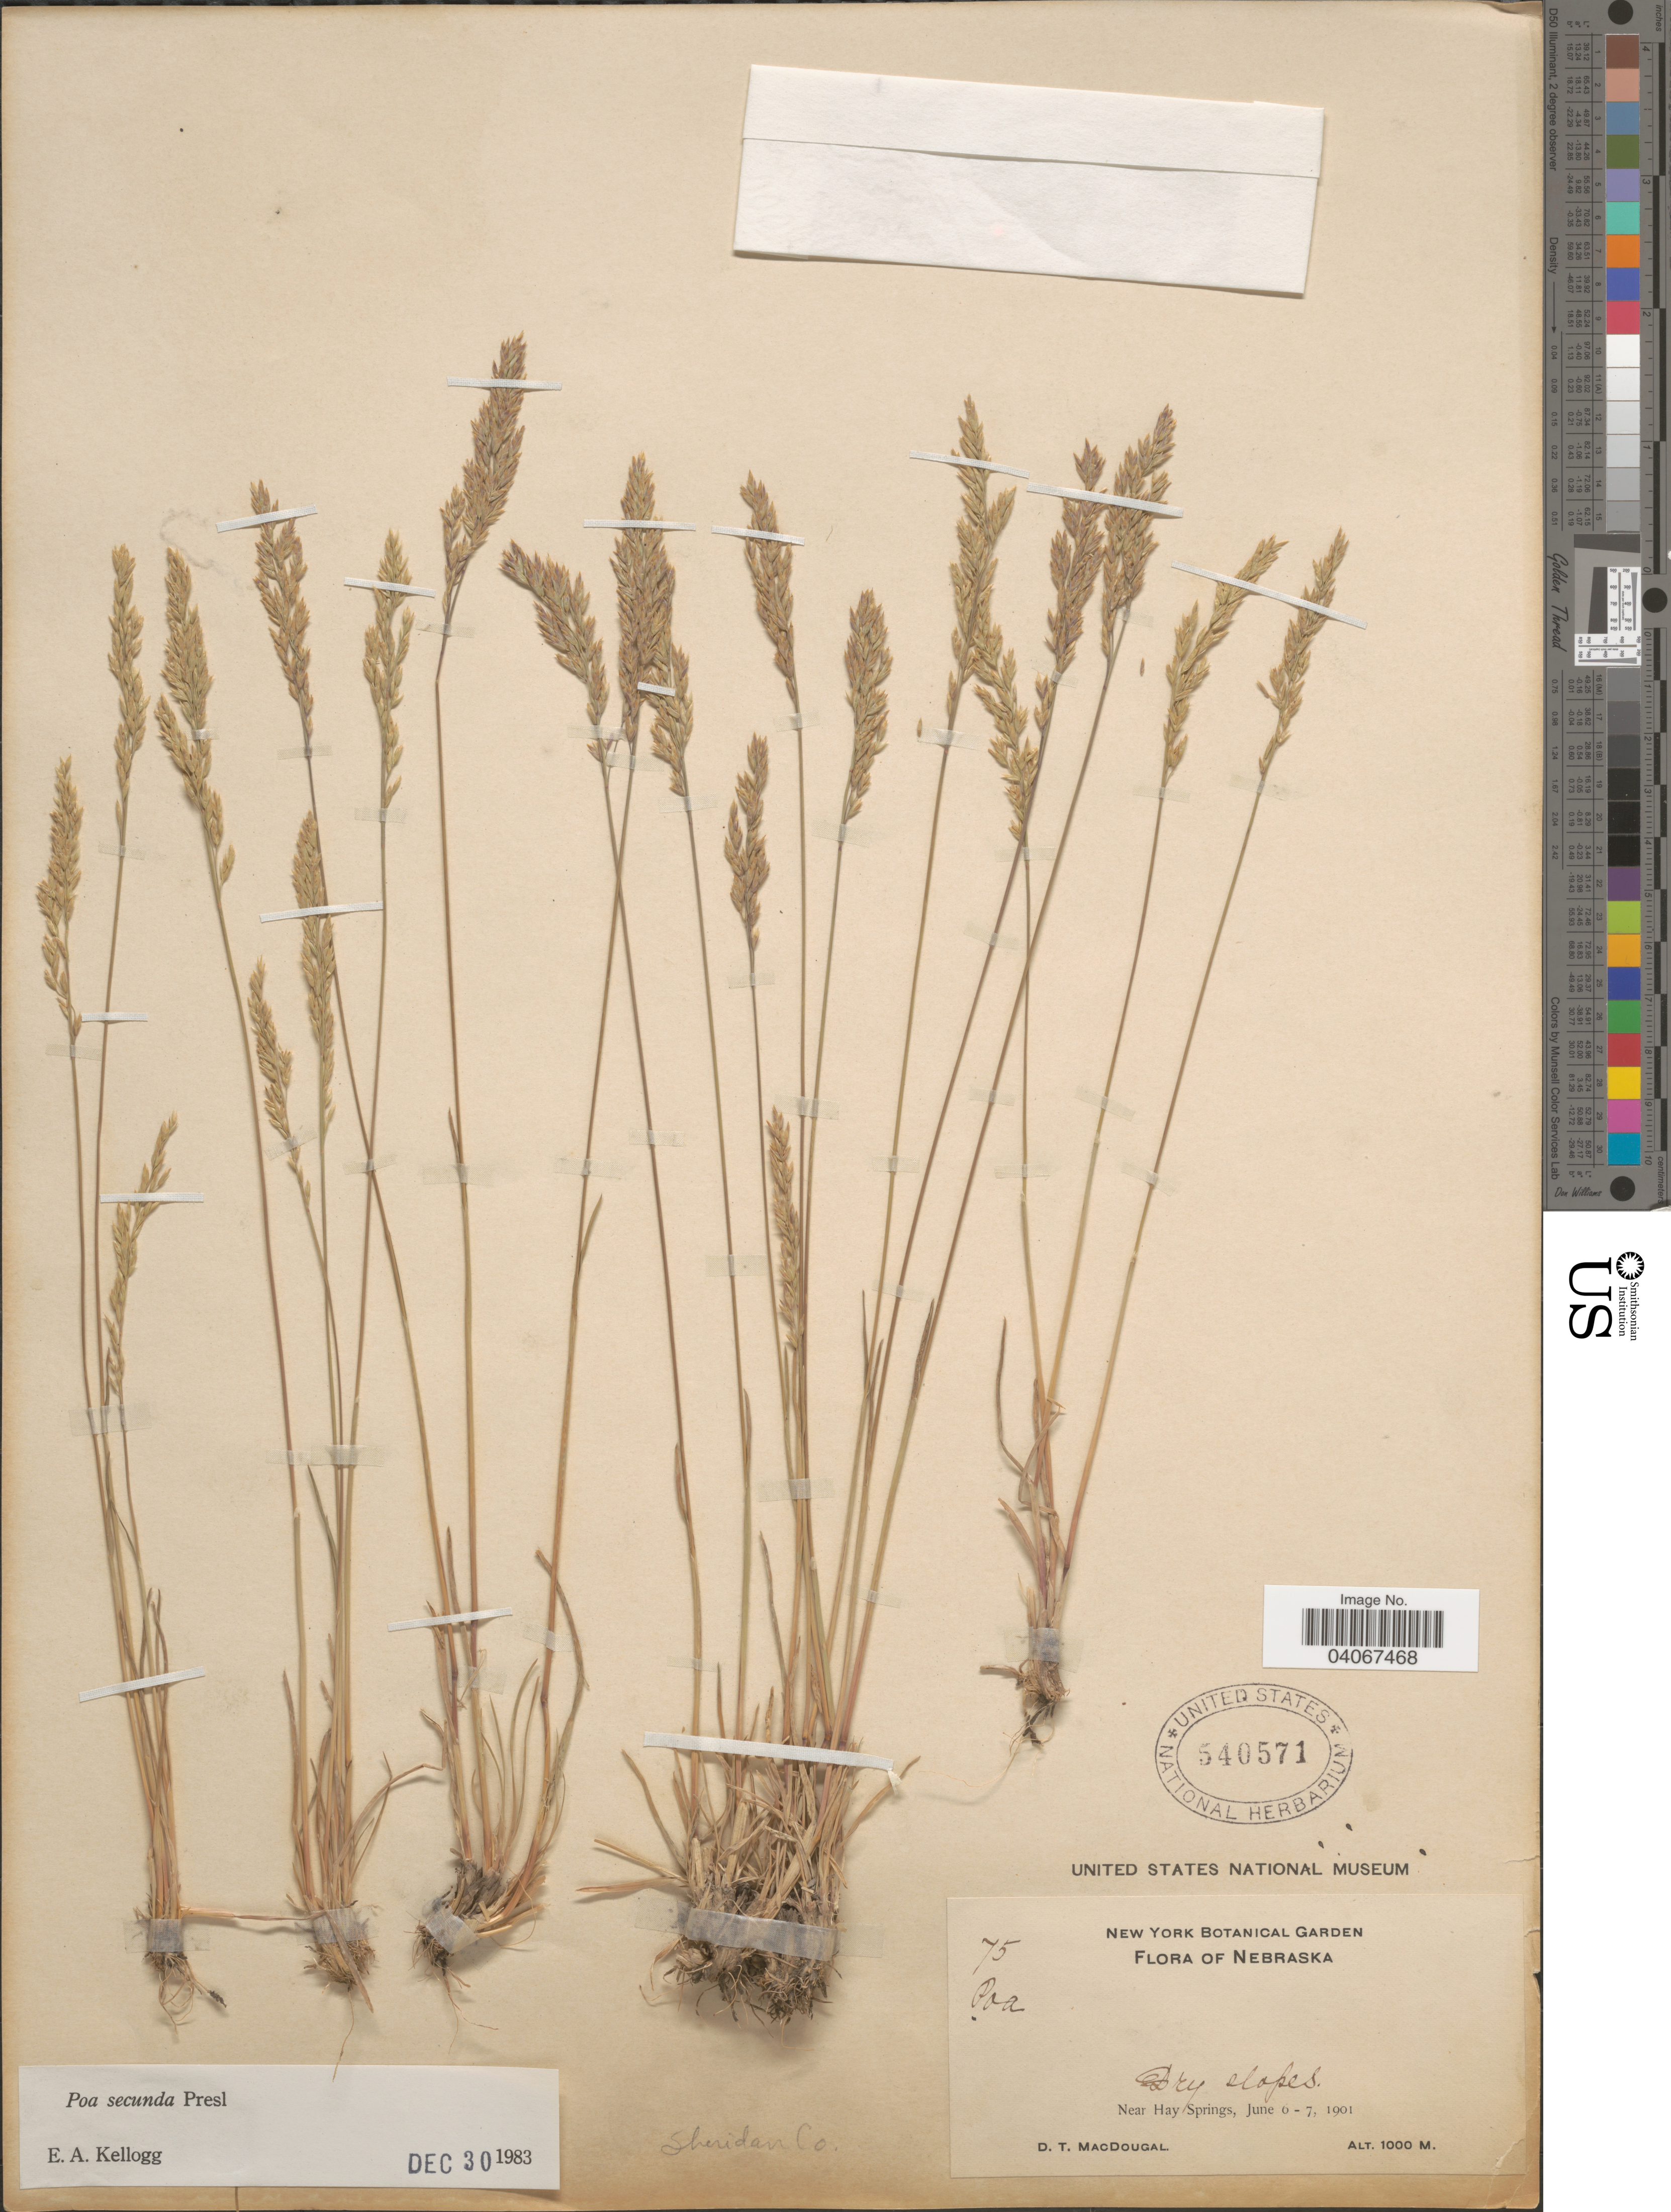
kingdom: Plantae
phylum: Tracheophyta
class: Liliopsida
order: Poales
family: Poaceae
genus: Poa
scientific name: Poa secunda subsp. secunda var. secunda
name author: J. Presl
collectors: D. T. MacDougal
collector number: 75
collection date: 1901-06-06/1901-06-07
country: United States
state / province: Nebraska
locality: Sheridan Co. Dry slopes. Near Hay Springs.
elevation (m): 1000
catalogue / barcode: US 540571